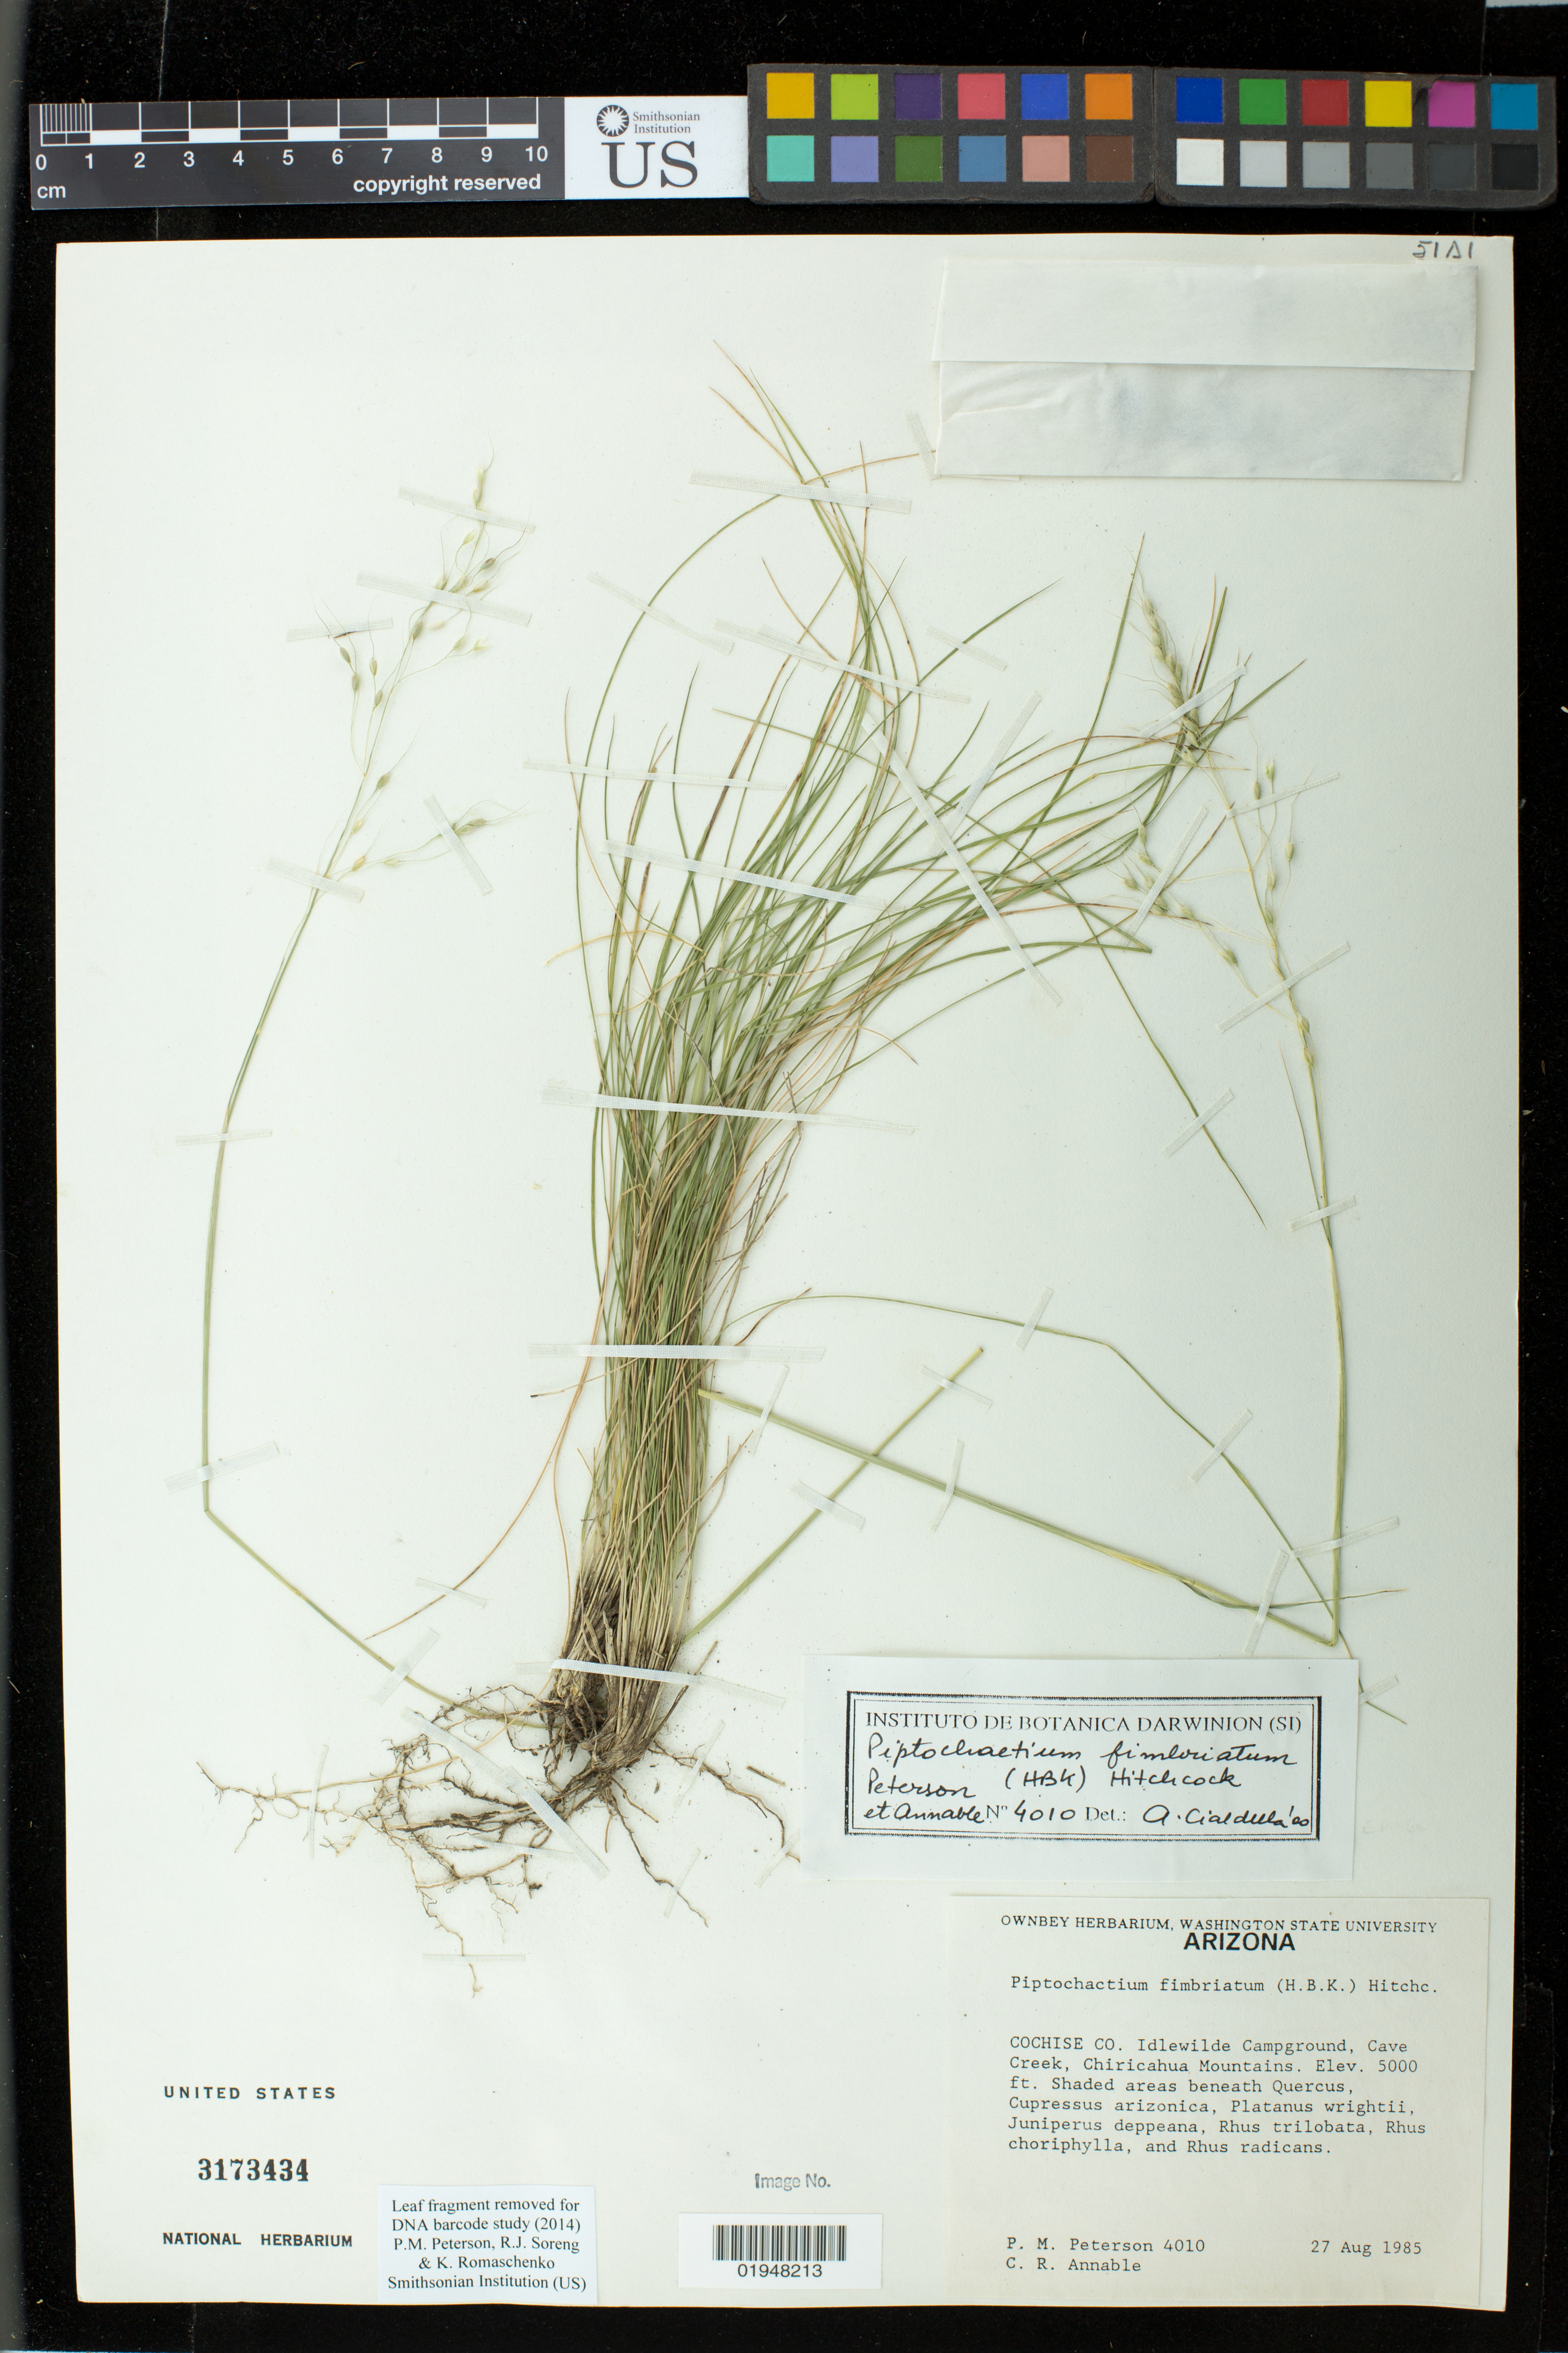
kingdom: Plantae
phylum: Tracheophyta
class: Liliopsida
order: Poales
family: Poaceae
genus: Piptochaetium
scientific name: Piptochaetium fimbriatum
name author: (Kunth) Hitchc.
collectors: P. M. Peterson & C. R. Annable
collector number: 4010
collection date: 1985-08-27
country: United States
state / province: Arkansas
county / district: Cochise County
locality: Idlewilde Campground, Cave Creek, Chiricahua Mountains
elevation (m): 1524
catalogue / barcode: US 3173434